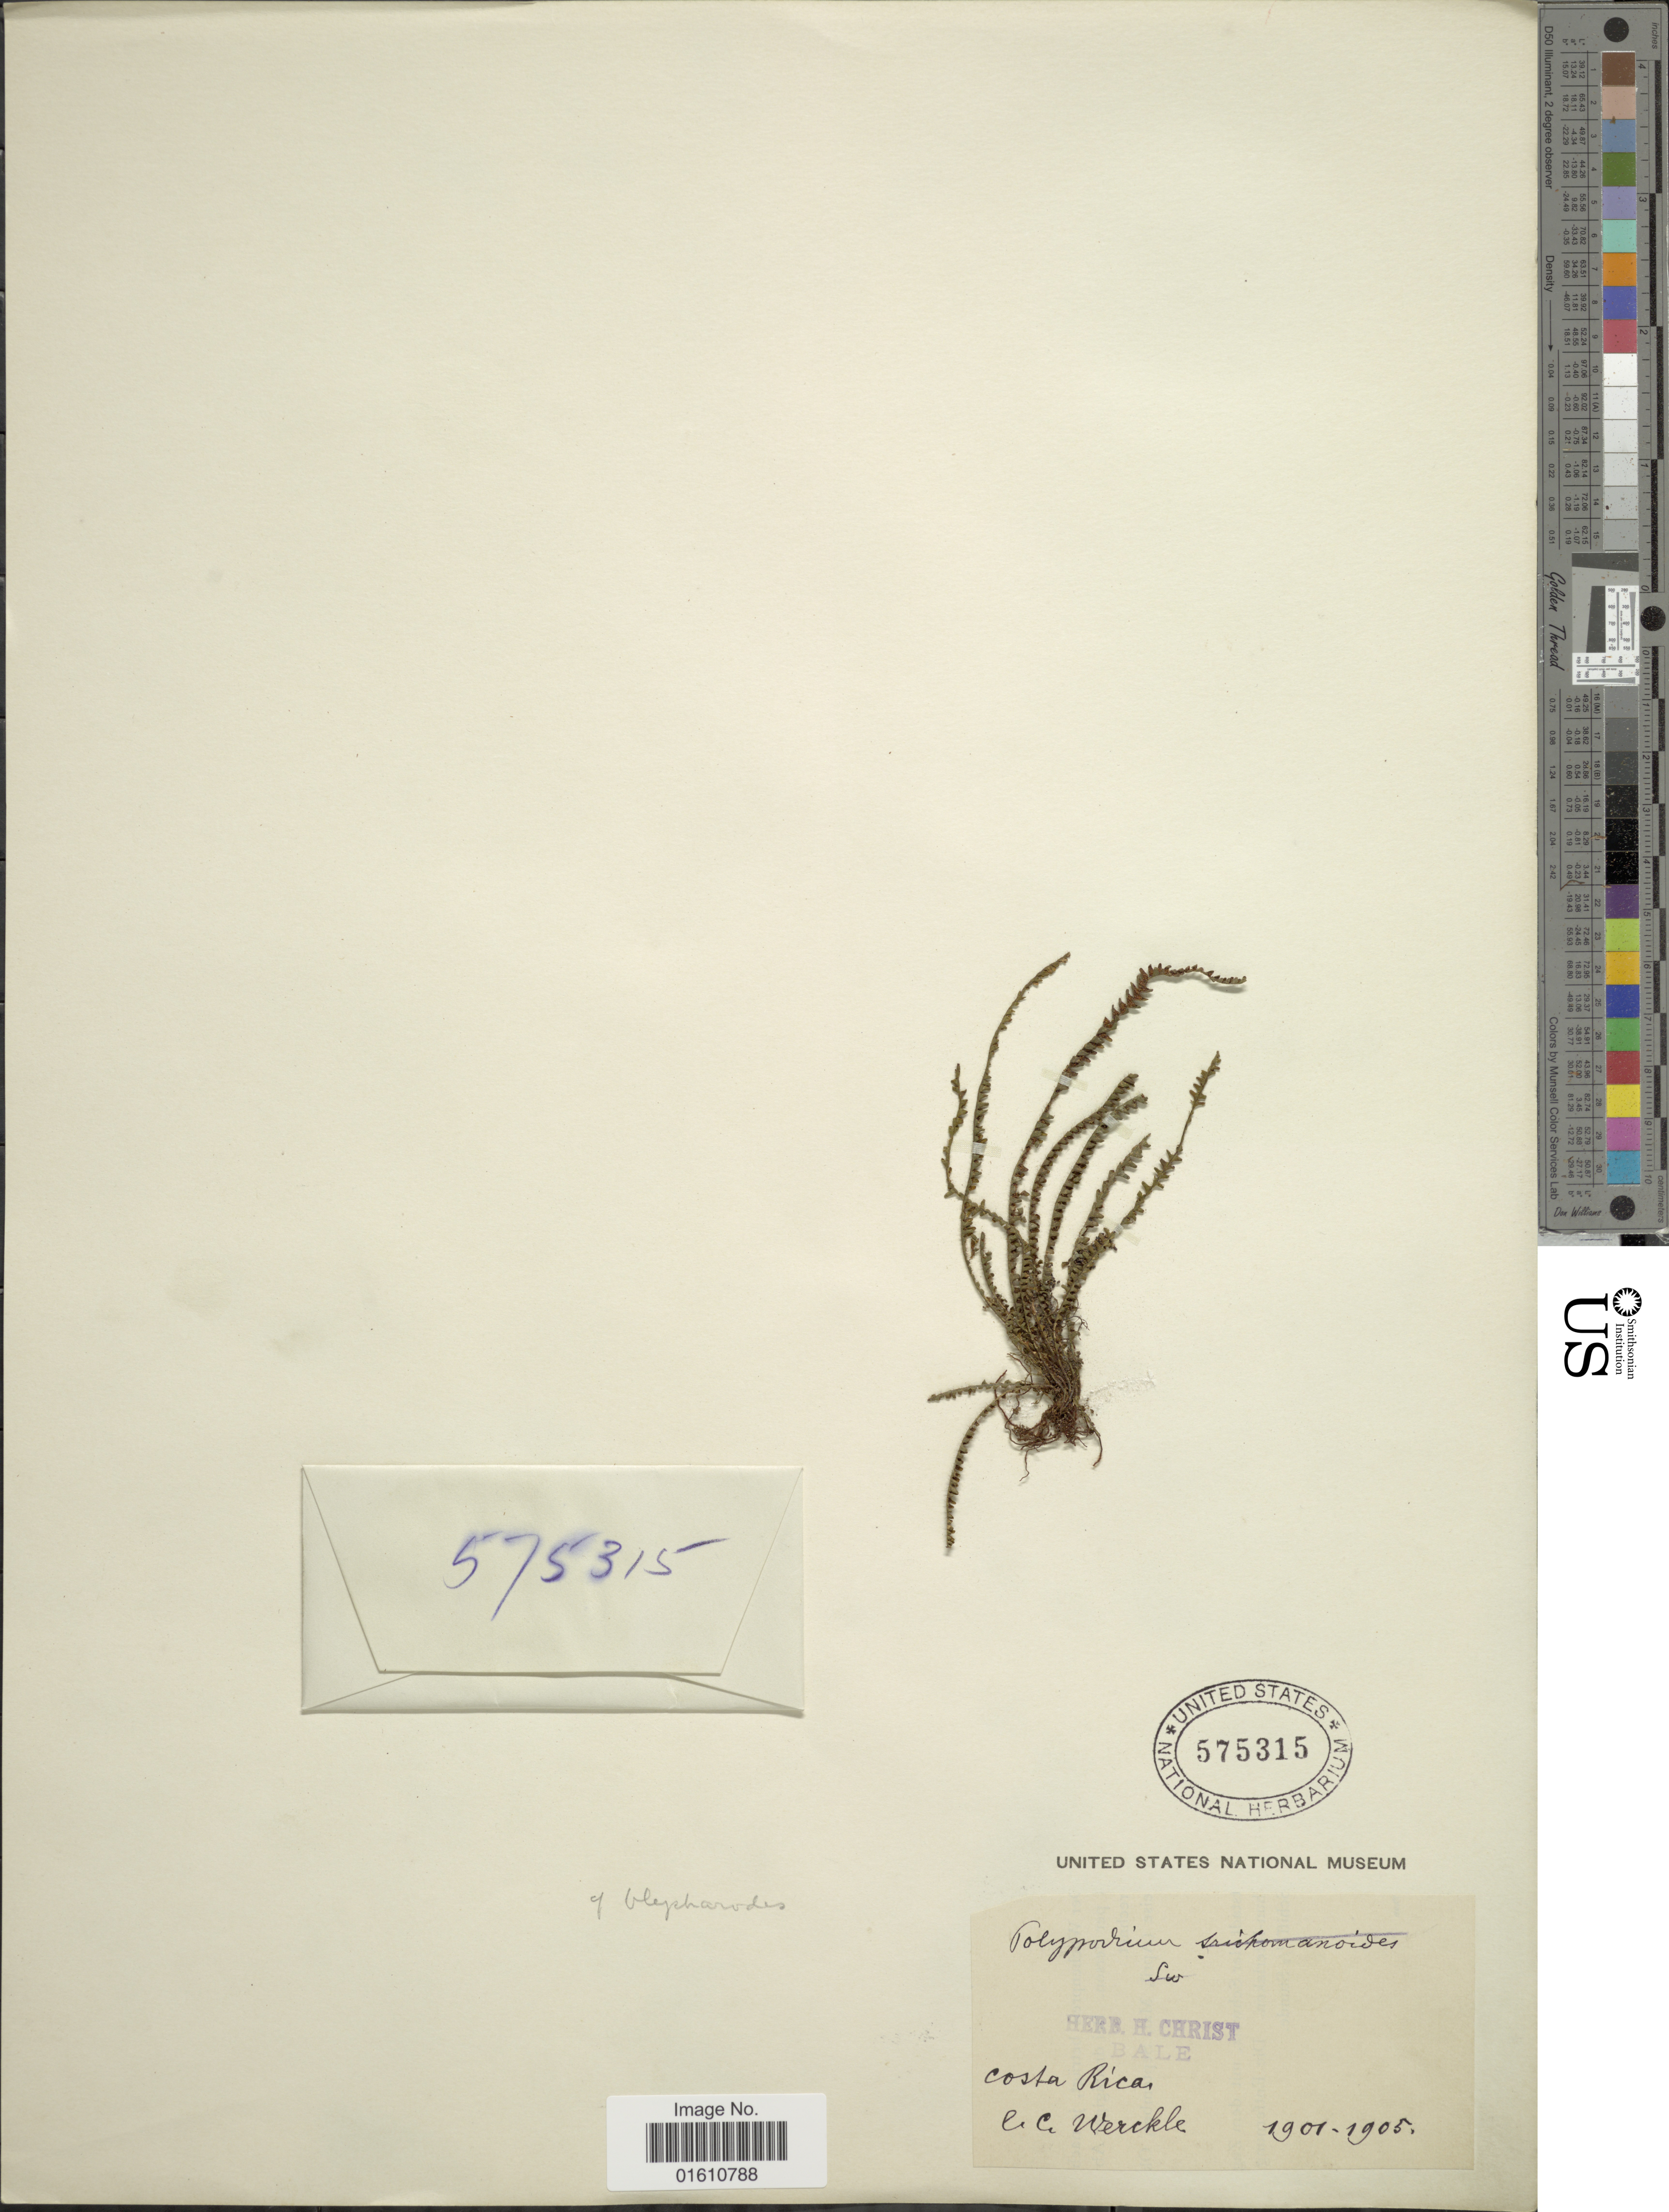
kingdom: Plantae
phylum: Tracheophyta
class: Polypodiopsida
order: Polypodiales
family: Polypodiaceae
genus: Moranopteris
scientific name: Moranopteris taenifolia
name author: (Jenman) R. Y. Hirai & J. Prado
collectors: C. Wercklé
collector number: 575315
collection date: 1901/1905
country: Costa Rica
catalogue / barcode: US 575315